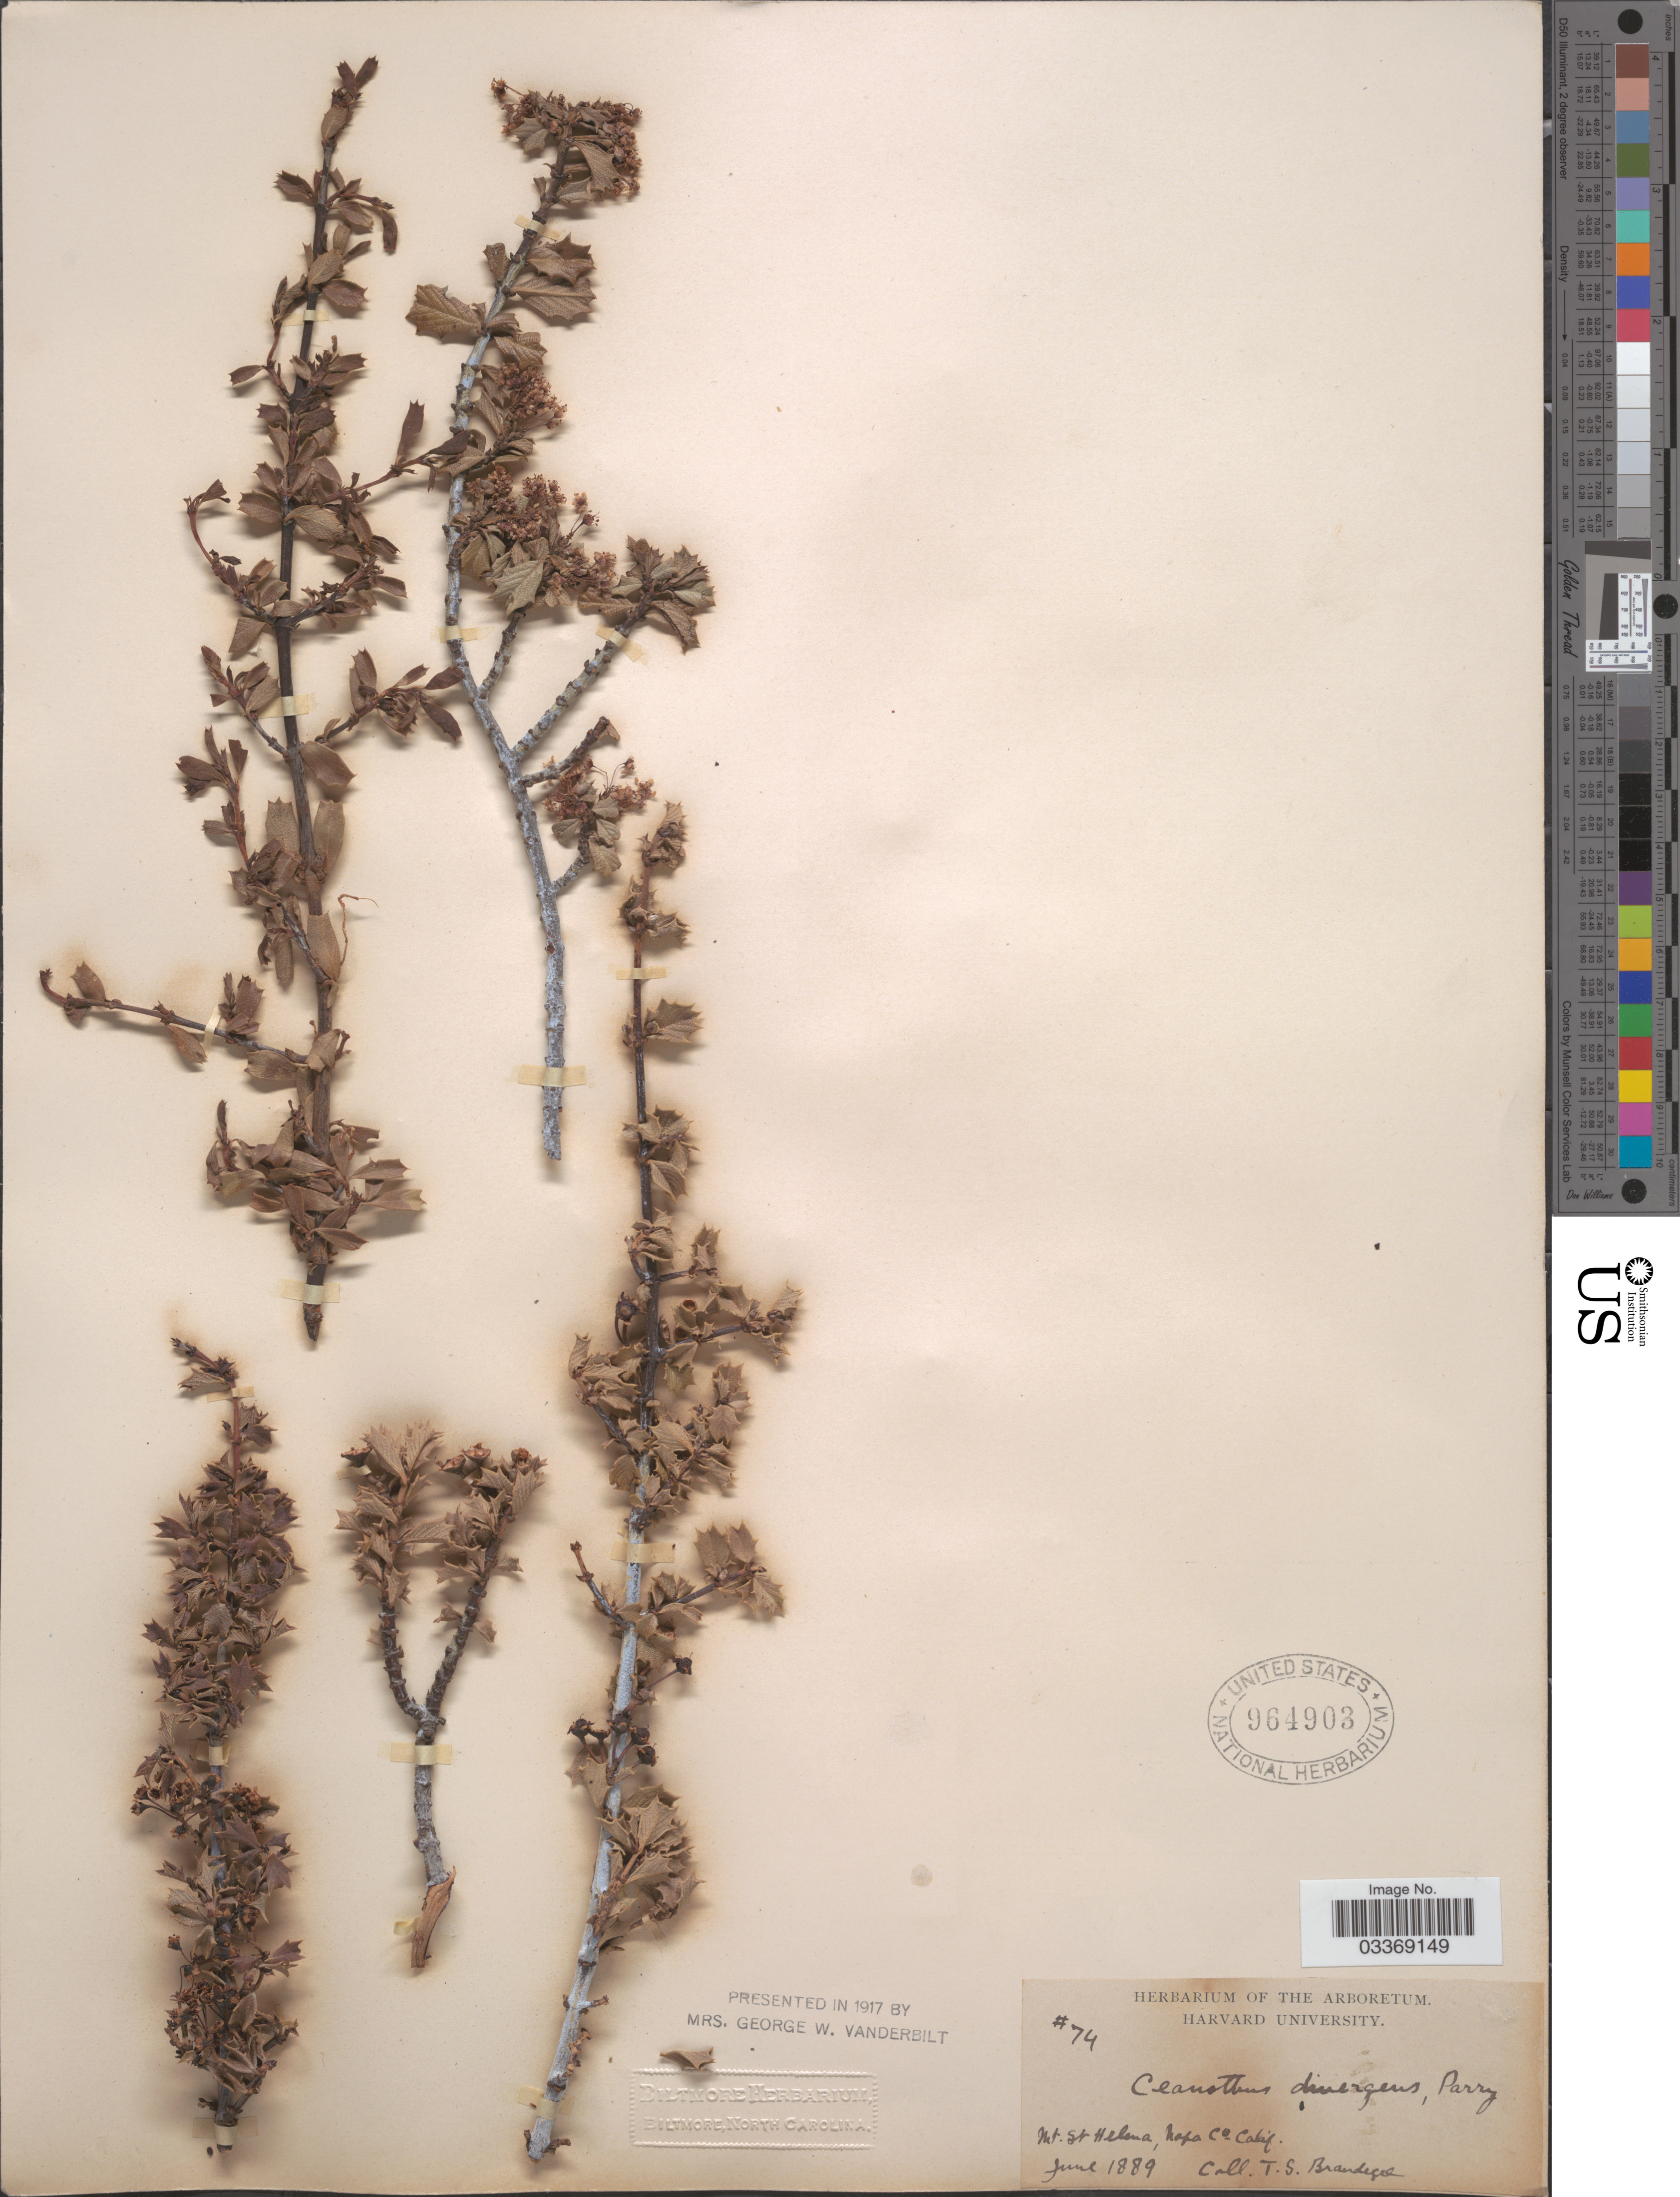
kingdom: Plantae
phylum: Tracheophyta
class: Magnoliopsida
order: Rosales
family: Rhamnaceae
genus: Ceanothus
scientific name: Ceanothus divergens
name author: Parry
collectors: T. S. Brandegee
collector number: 74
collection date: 1889-06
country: United States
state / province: California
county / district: Napa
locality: Mt. St. Helena, Napa Co.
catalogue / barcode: US 964903